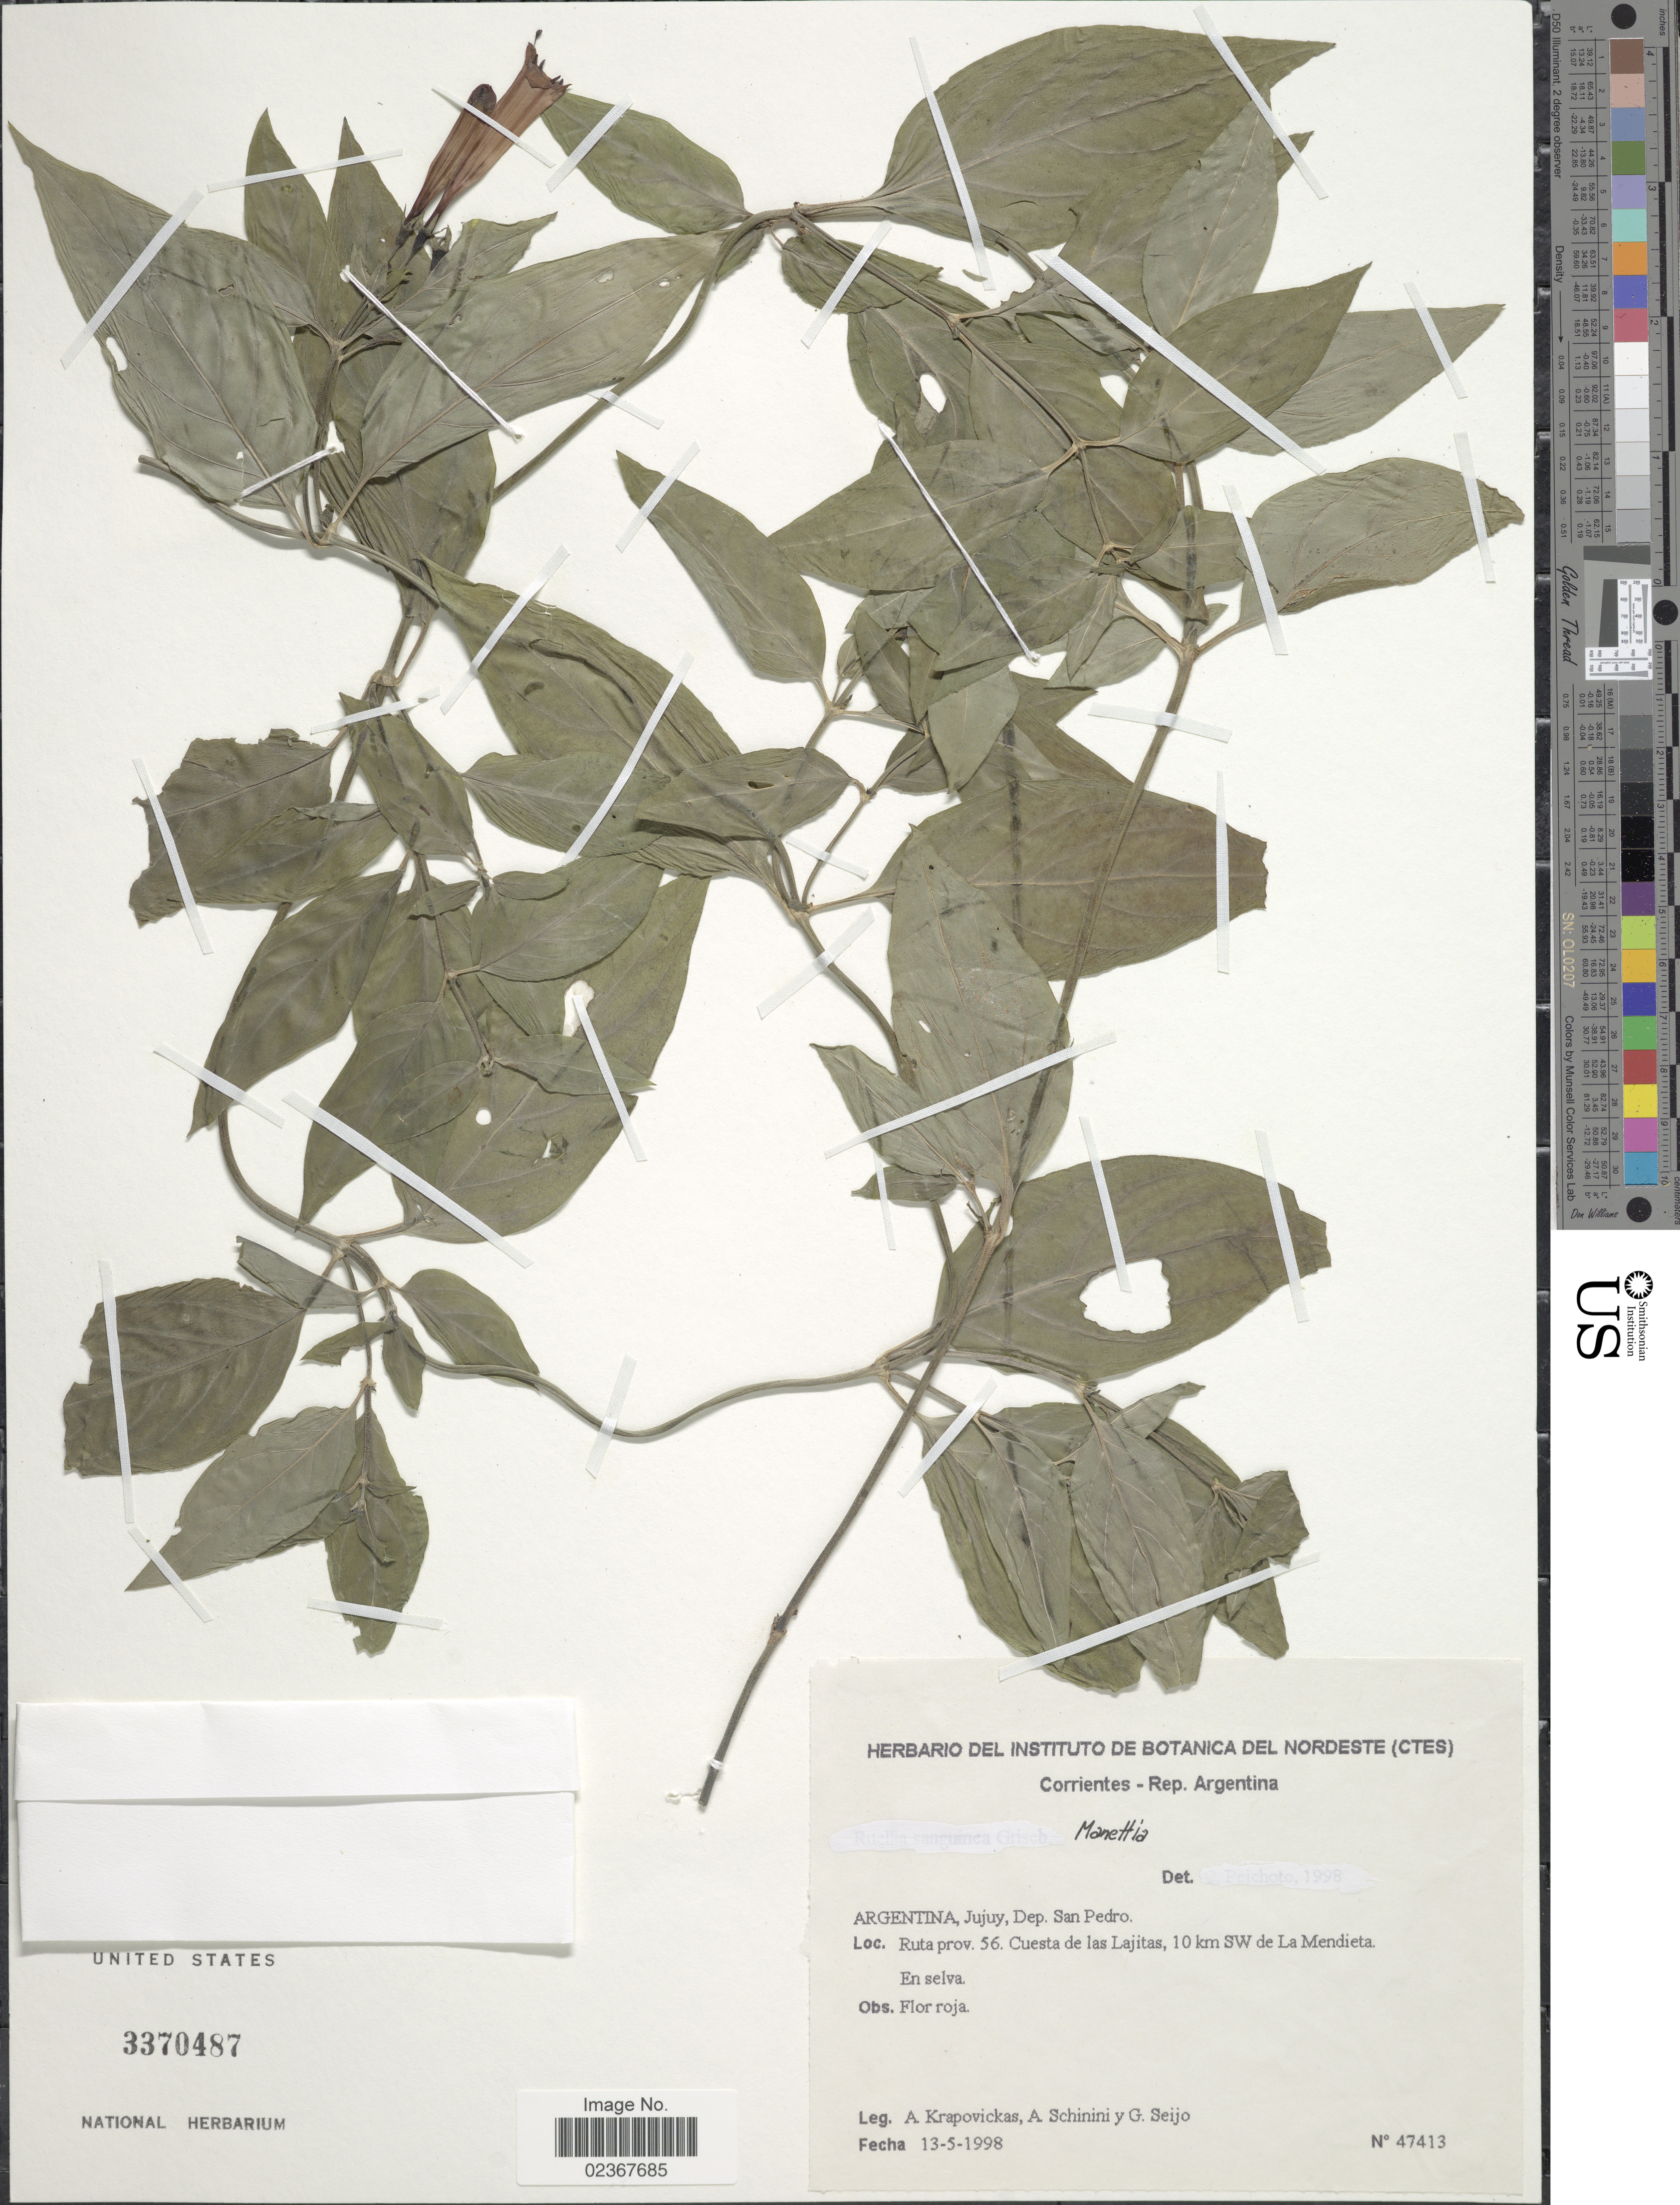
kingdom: Plantae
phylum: Tracheophyta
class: Magnoliopsida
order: Gentianales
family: Rubiaceae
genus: Manettia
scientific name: Manettia sp.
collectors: A. Krapovickas, A. Schinini & G. Seijo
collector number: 47413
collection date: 1998-05-13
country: Argentina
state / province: Jujuy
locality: Dep. San Pedro, Ruta prov. 56 Cuesta de las Lajitas, 10 km SW de La Mendieta, En selva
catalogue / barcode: US 3370487